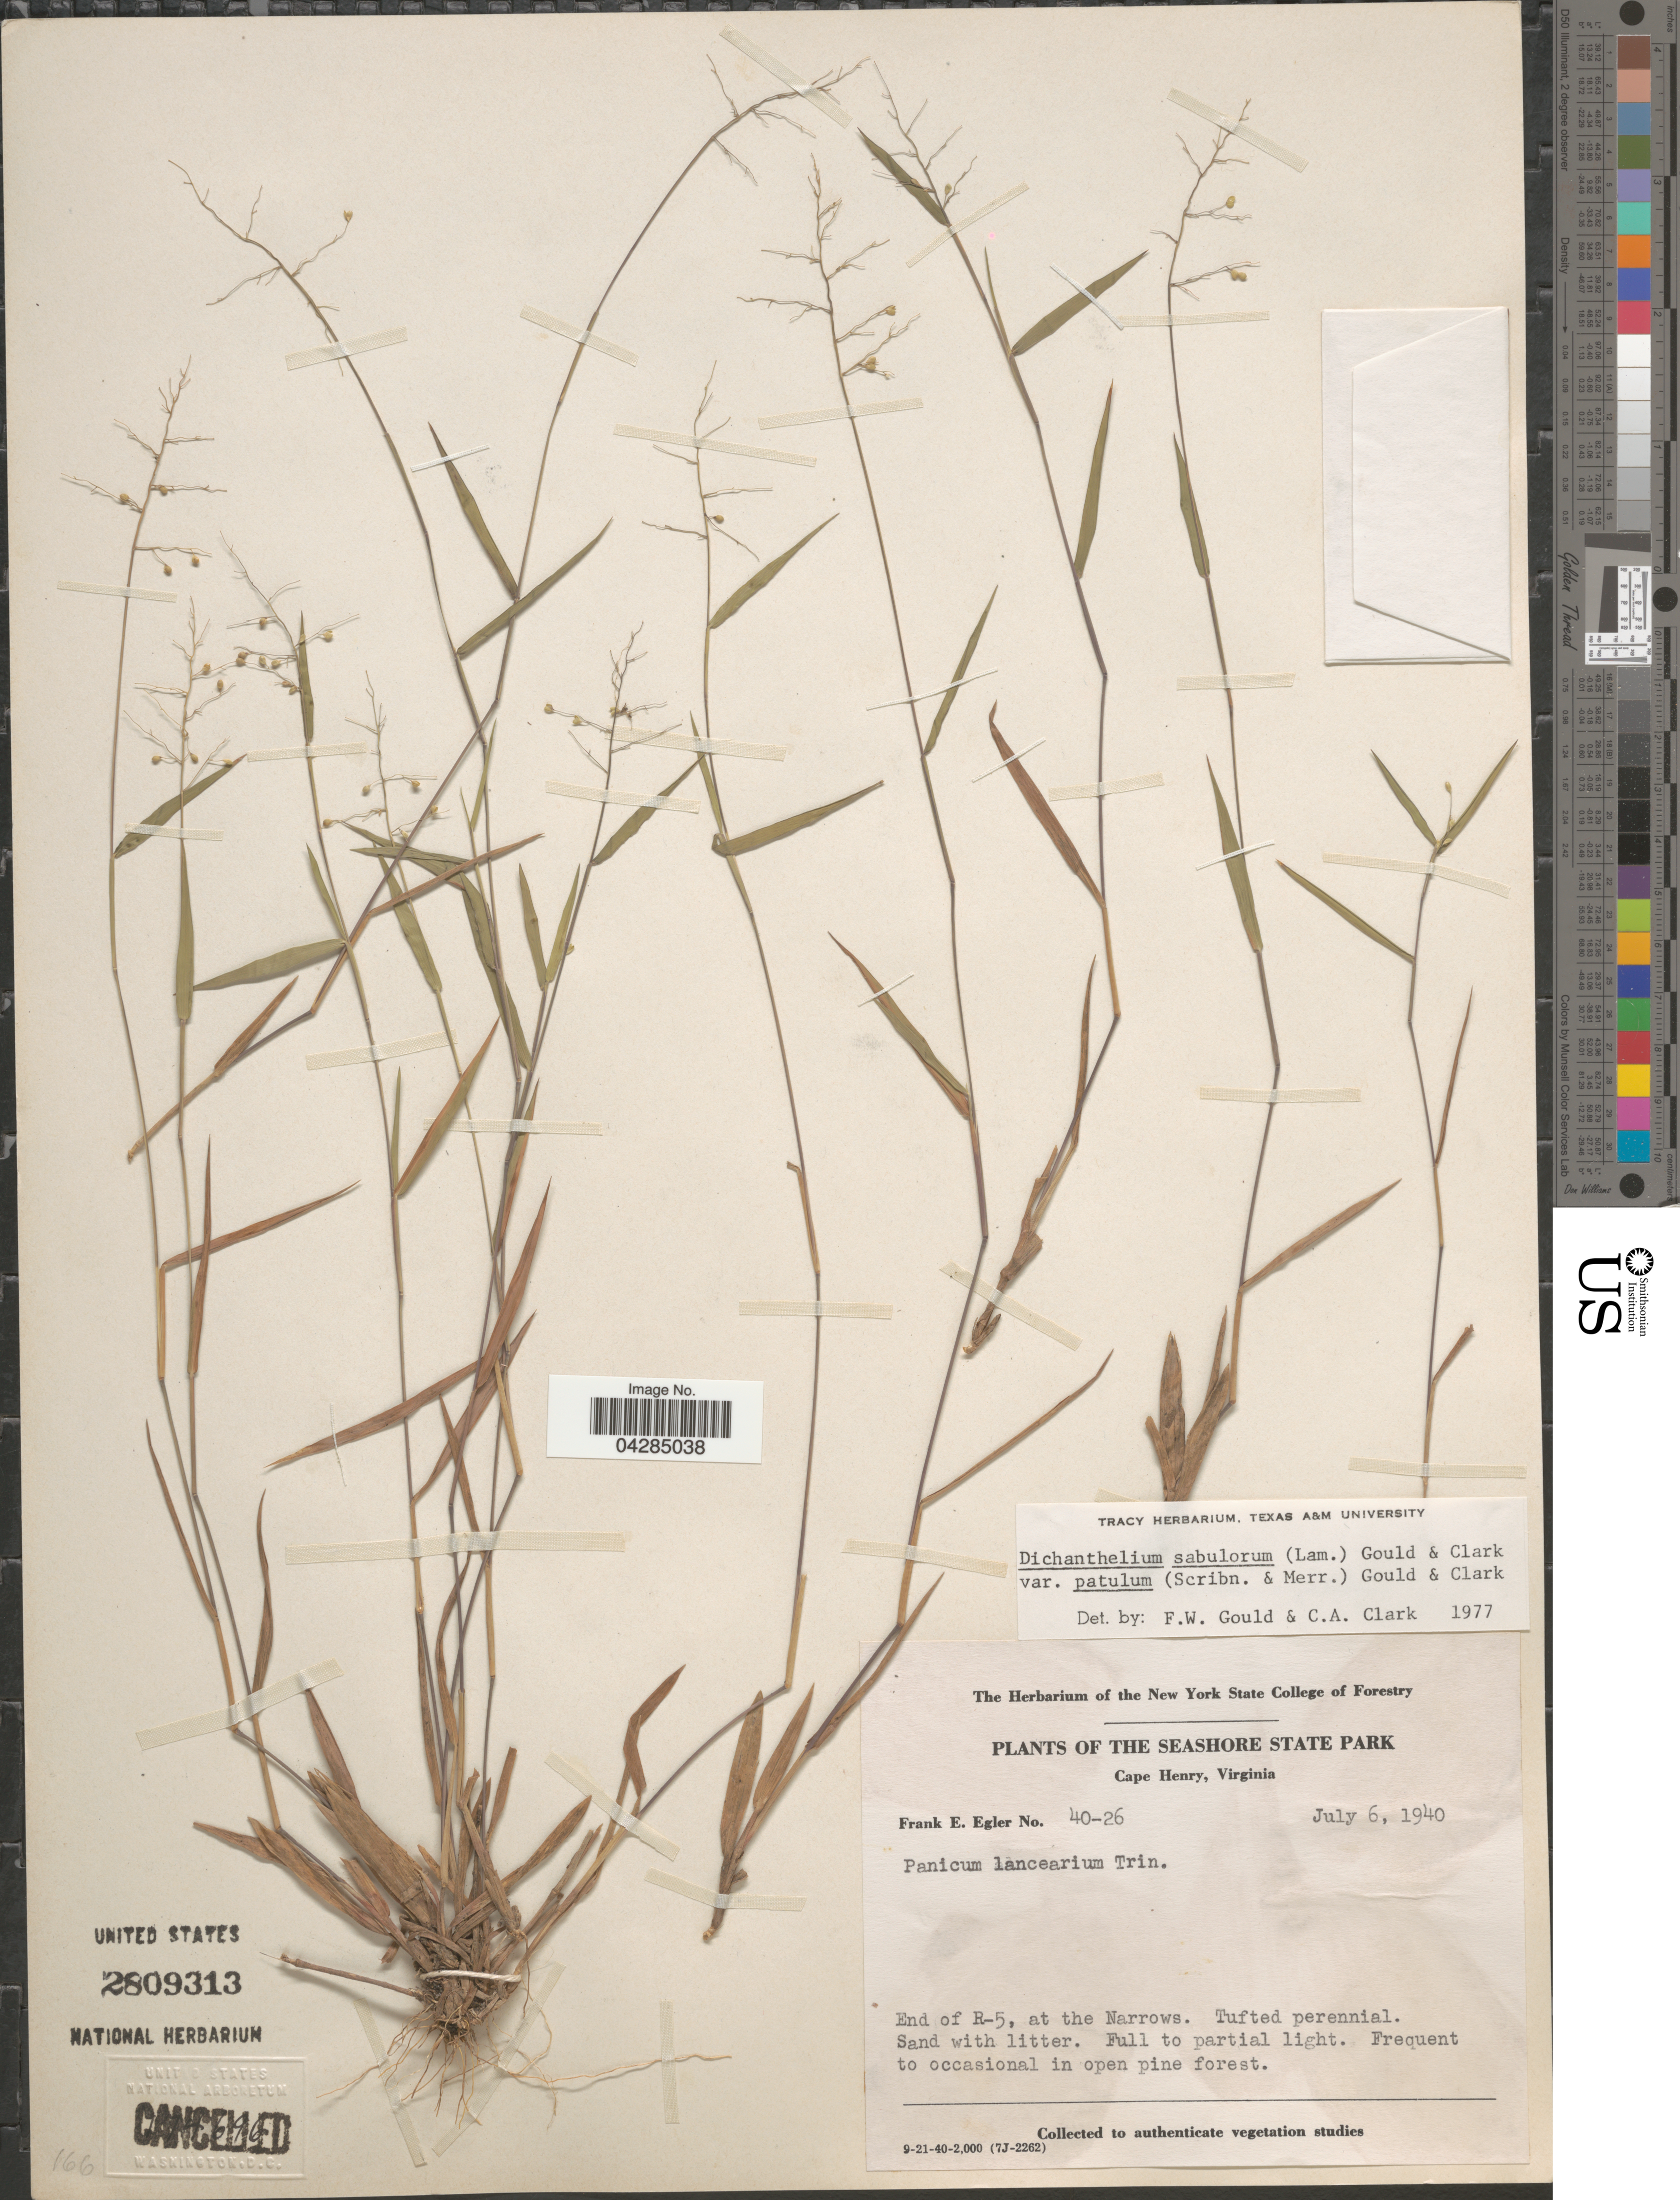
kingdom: Plantae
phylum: Tracheophyta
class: Liliopsida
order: Poales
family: Poaceae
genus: Dichanthelium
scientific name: Dichanthelium portoricense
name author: (Desv. ex Ham.) B.F. Hansen & Wunderlin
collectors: F. Egler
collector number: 40-26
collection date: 1940-07-06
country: United States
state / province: Virginia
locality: The Seashore State Park. Cape Henry. End of R-5, at the Narrows.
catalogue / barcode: US 2809313